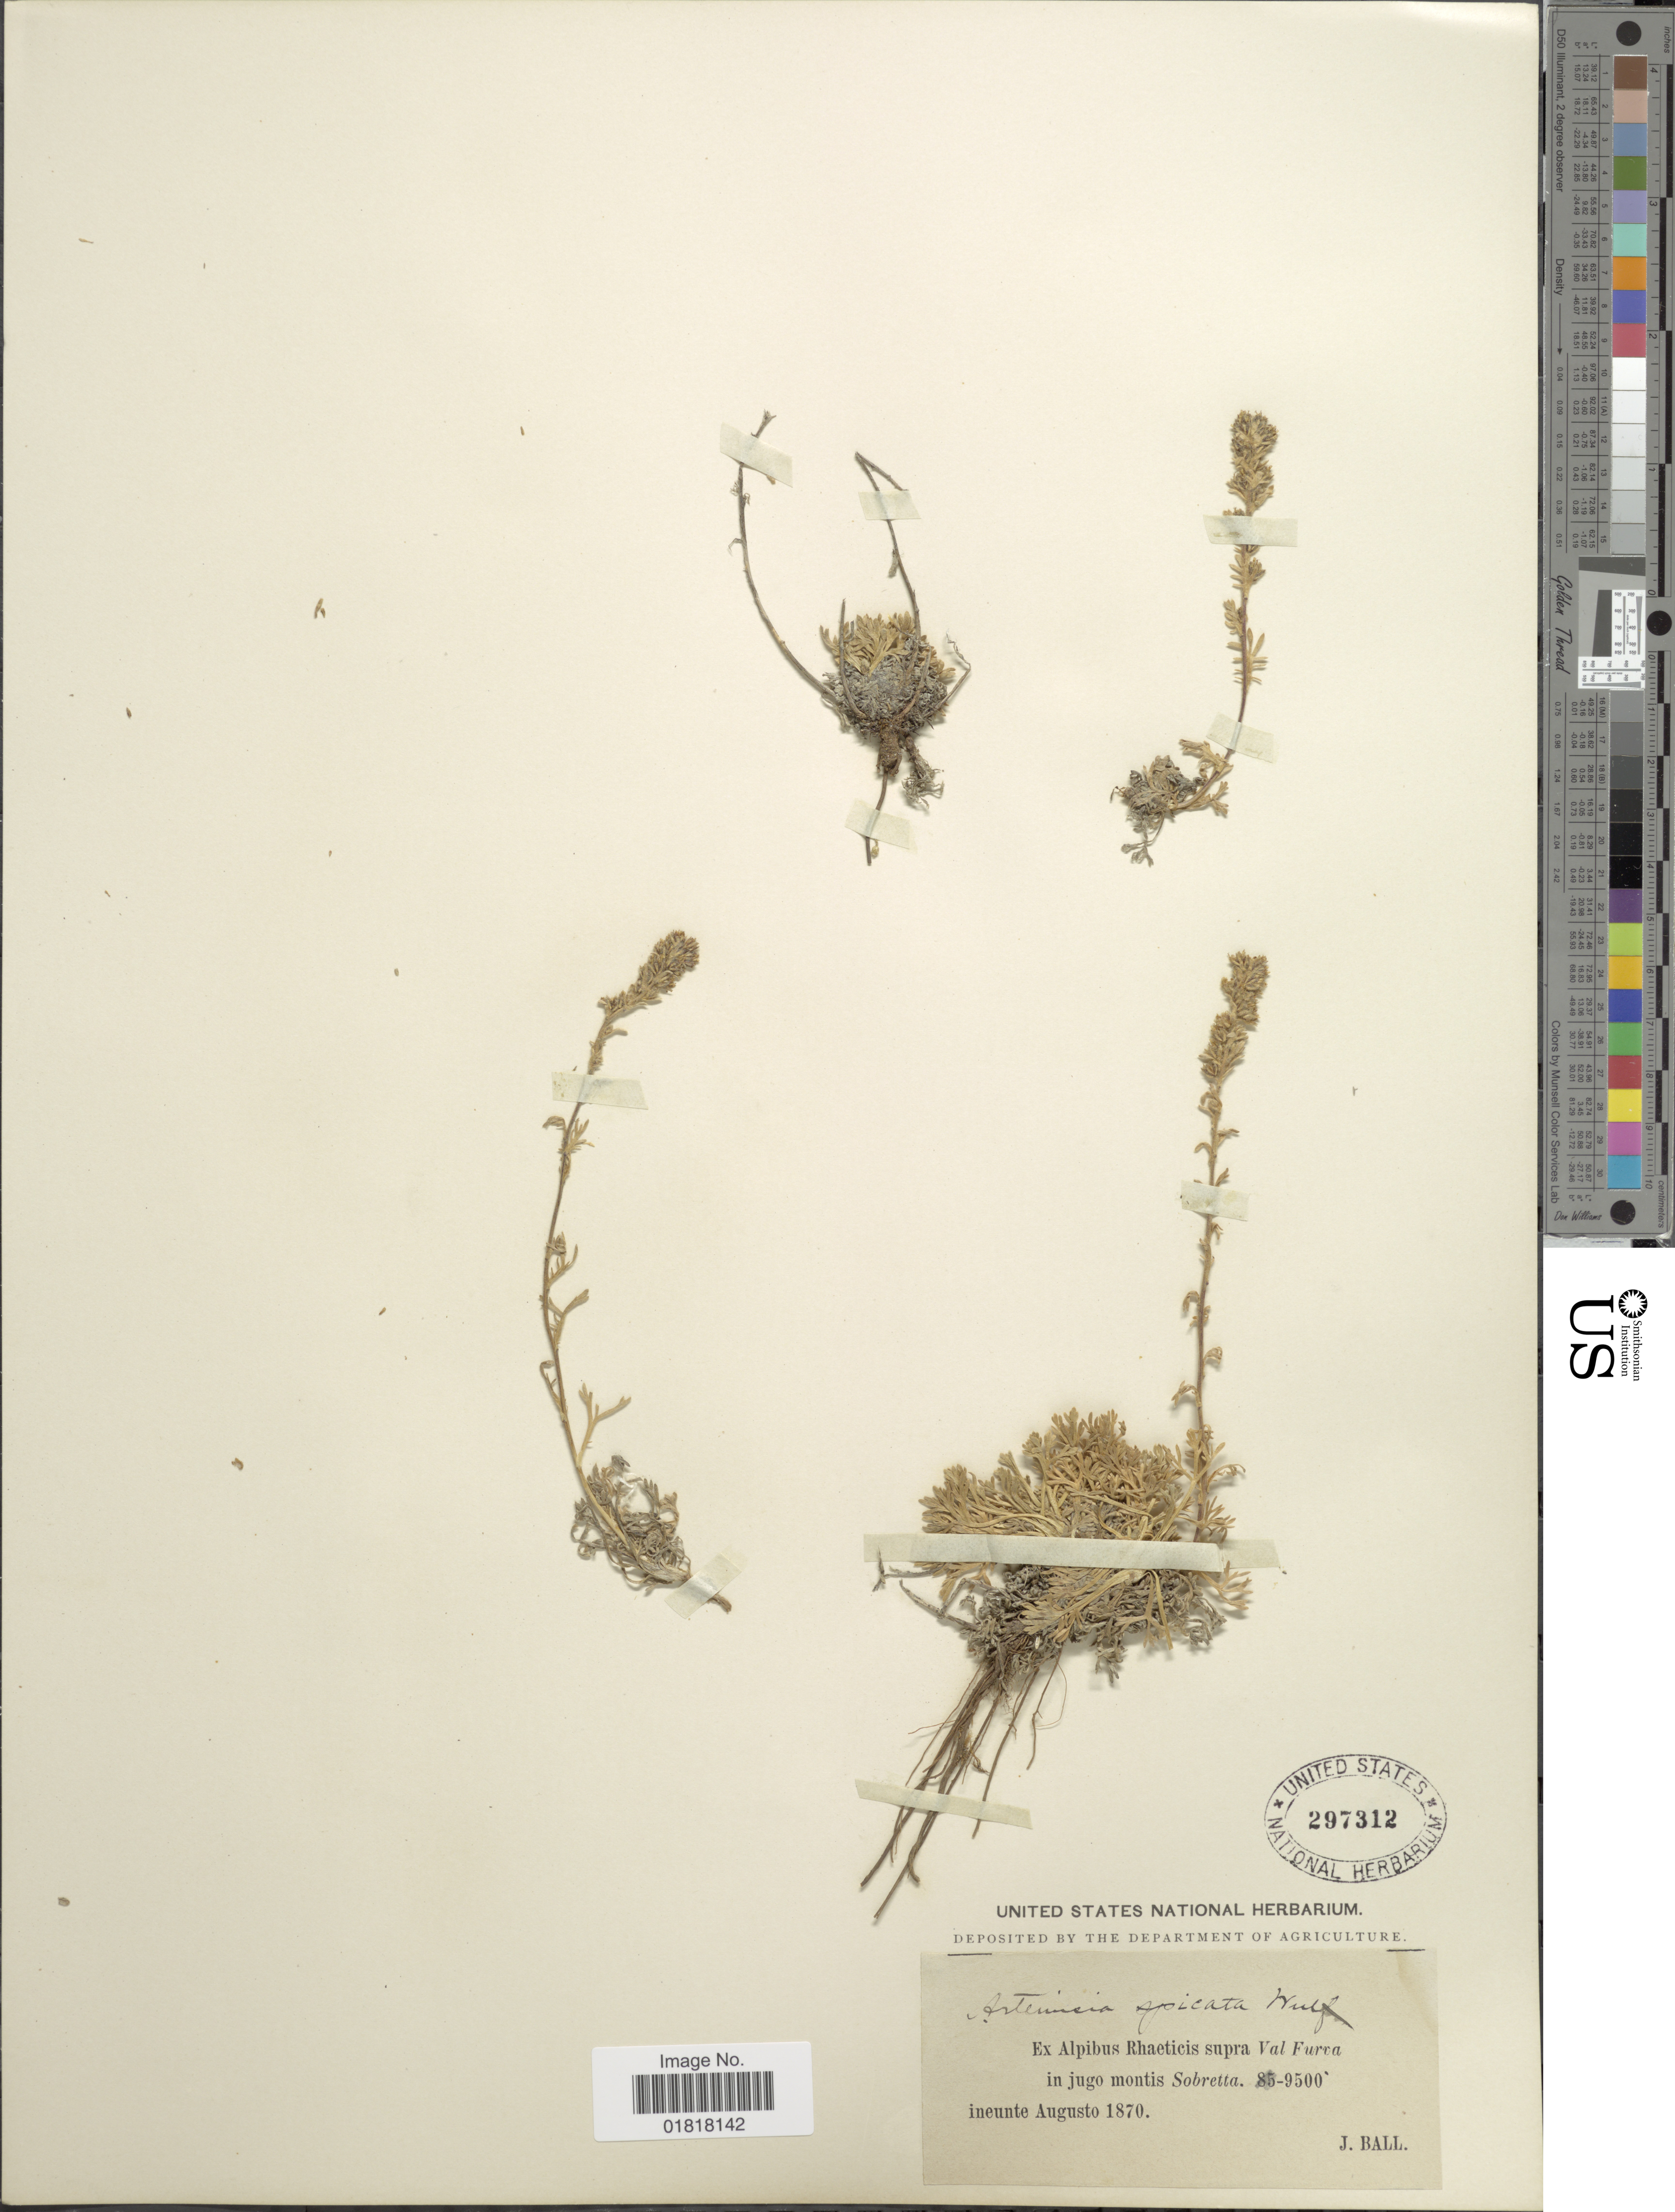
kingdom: Plantae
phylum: Tracheophyta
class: Magnoliopsida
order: Asterales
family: Asteraceae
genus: Artemisia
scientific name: Artemisia spicata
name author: (Baumg.) Wulfen ex Jacq.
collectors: J. Ball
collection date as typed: ineunte Augusto 1870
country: Italy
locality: Ex Alpibus Rhaeticis supra Val Furva, in jugo montis Sobretta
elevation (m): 2896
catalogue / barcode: US 297312